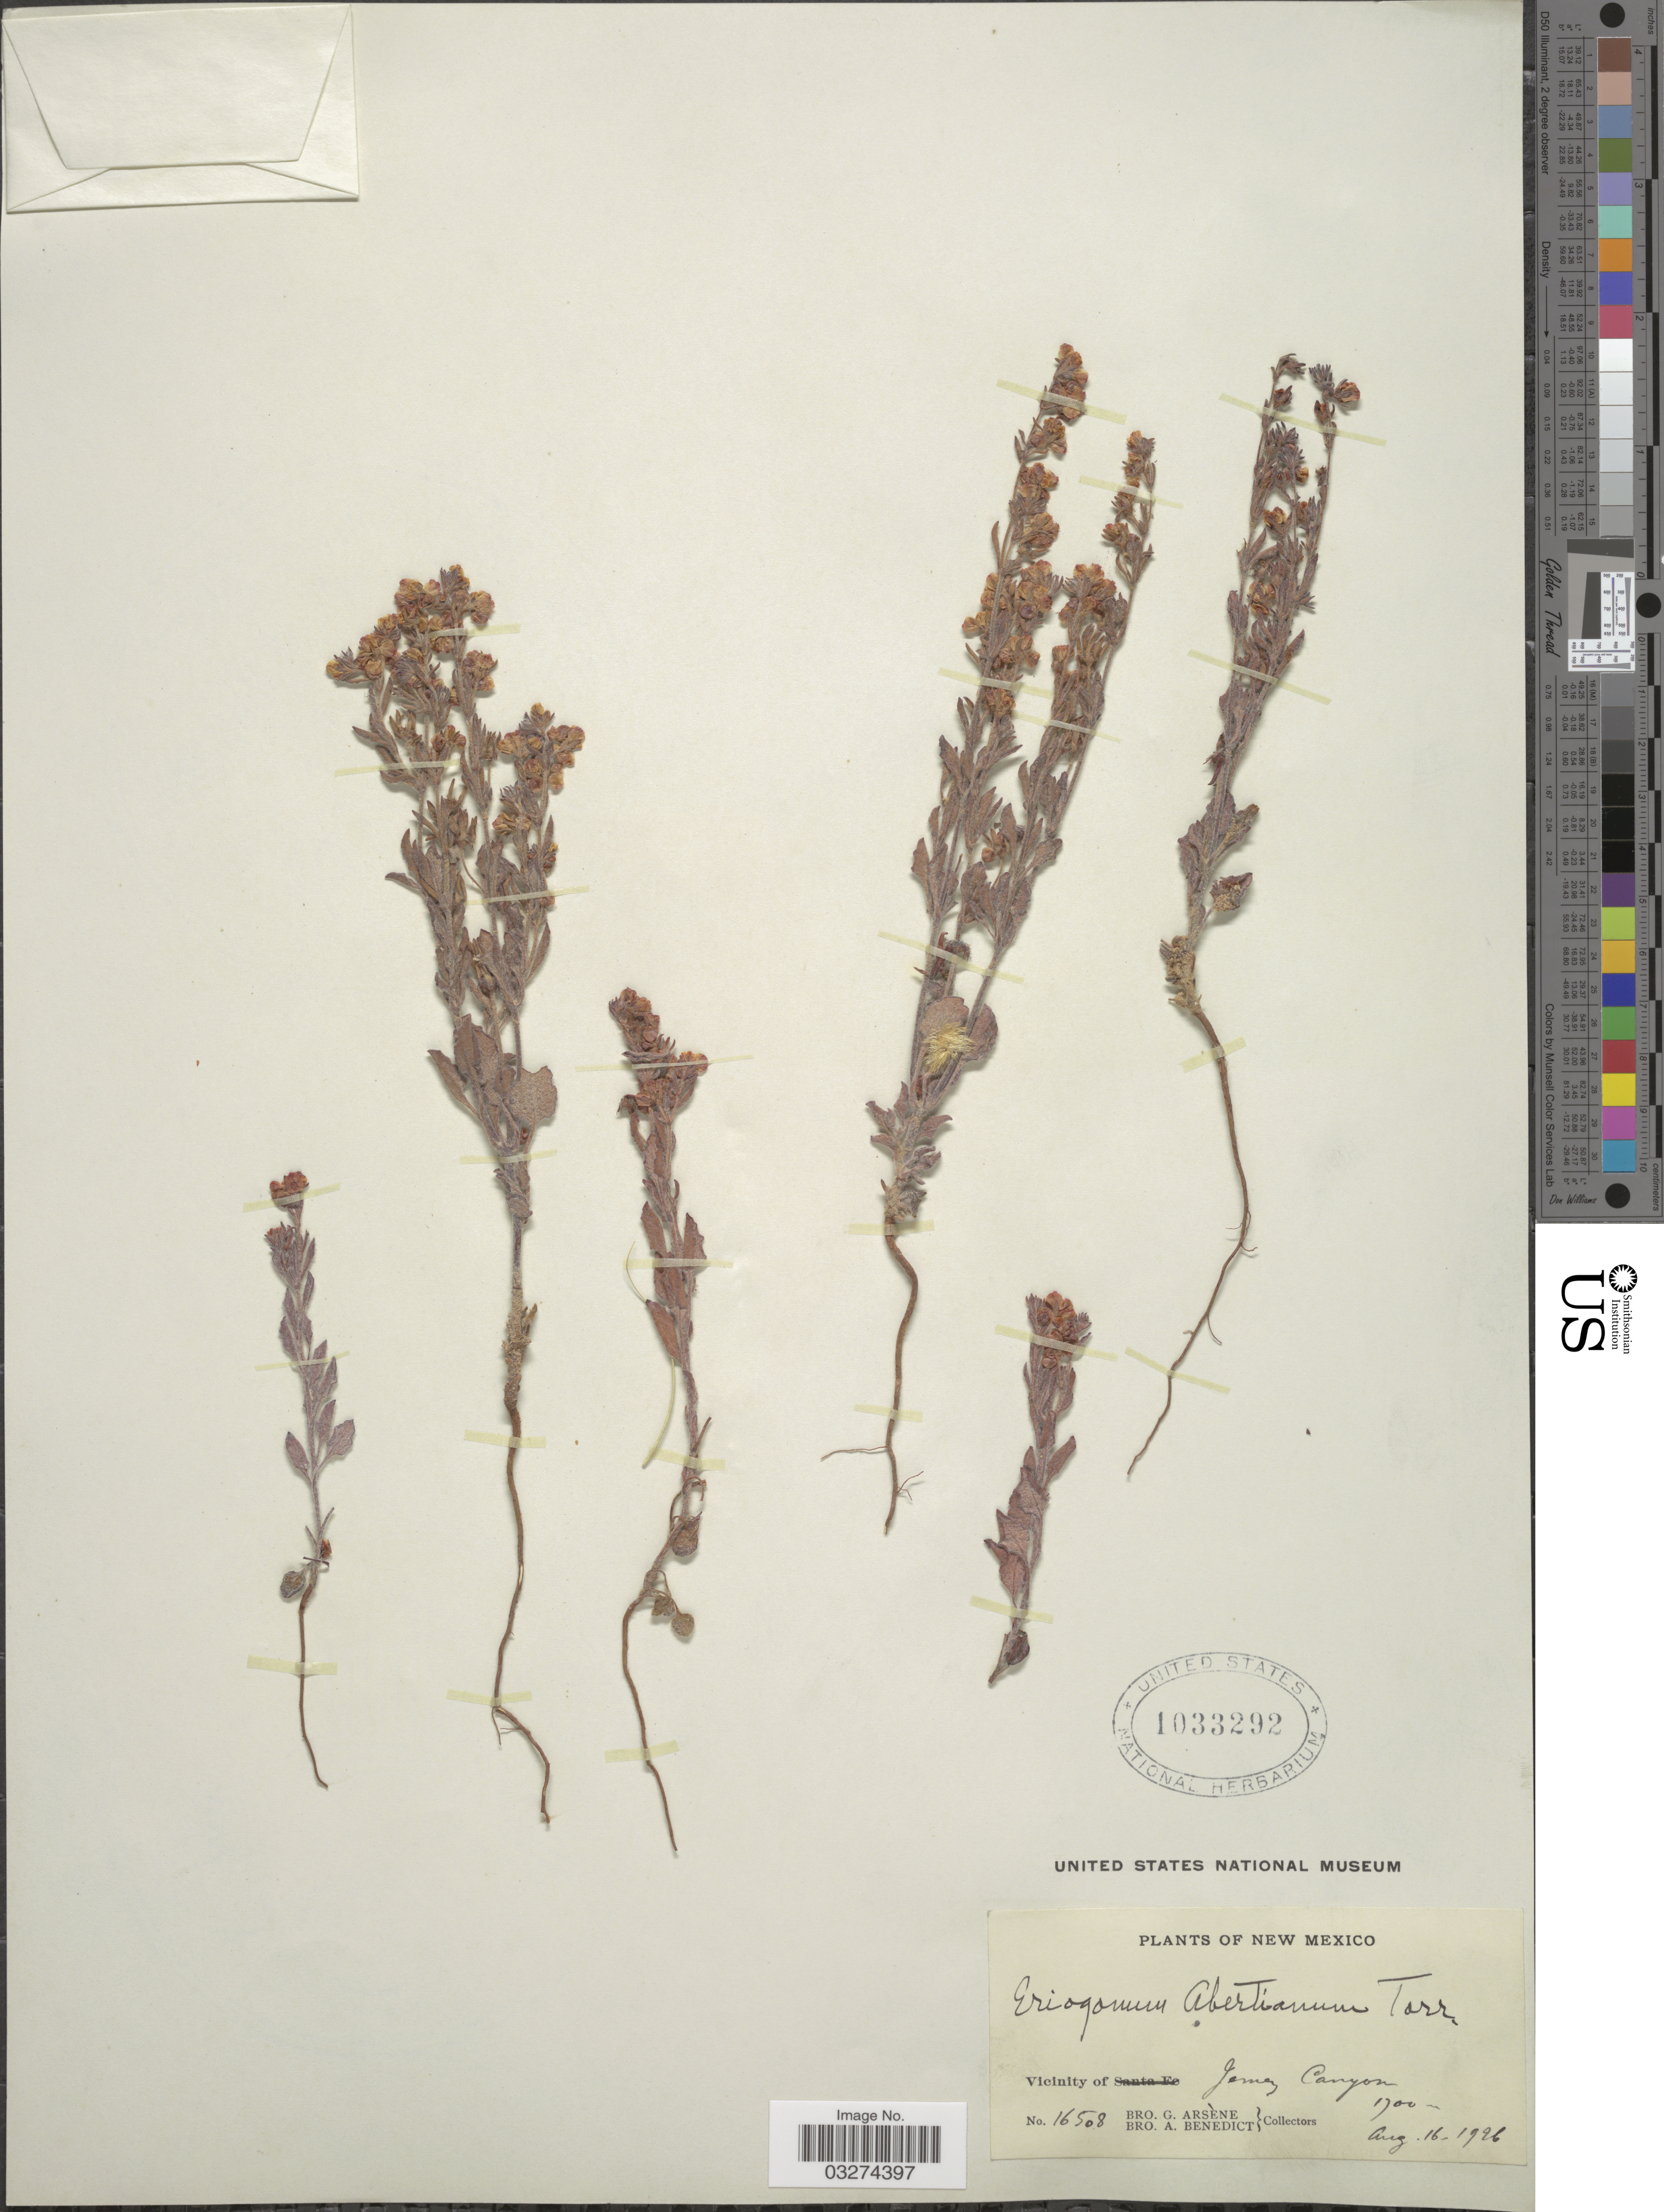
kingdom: Plantae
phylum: Tracheophyta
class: Magnoliopsida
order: Caryophyllales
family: Polygonaceae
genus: Eriogonum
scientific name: Eriogonum abertianum var. ruberrimum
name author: (Gand.) Gand.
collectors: Bro. G. Arsène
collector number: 16508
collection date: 1926-08-16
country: United States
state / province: New Mexico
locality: Vicinity of Jemez Canyon.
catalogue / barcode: US 1033292